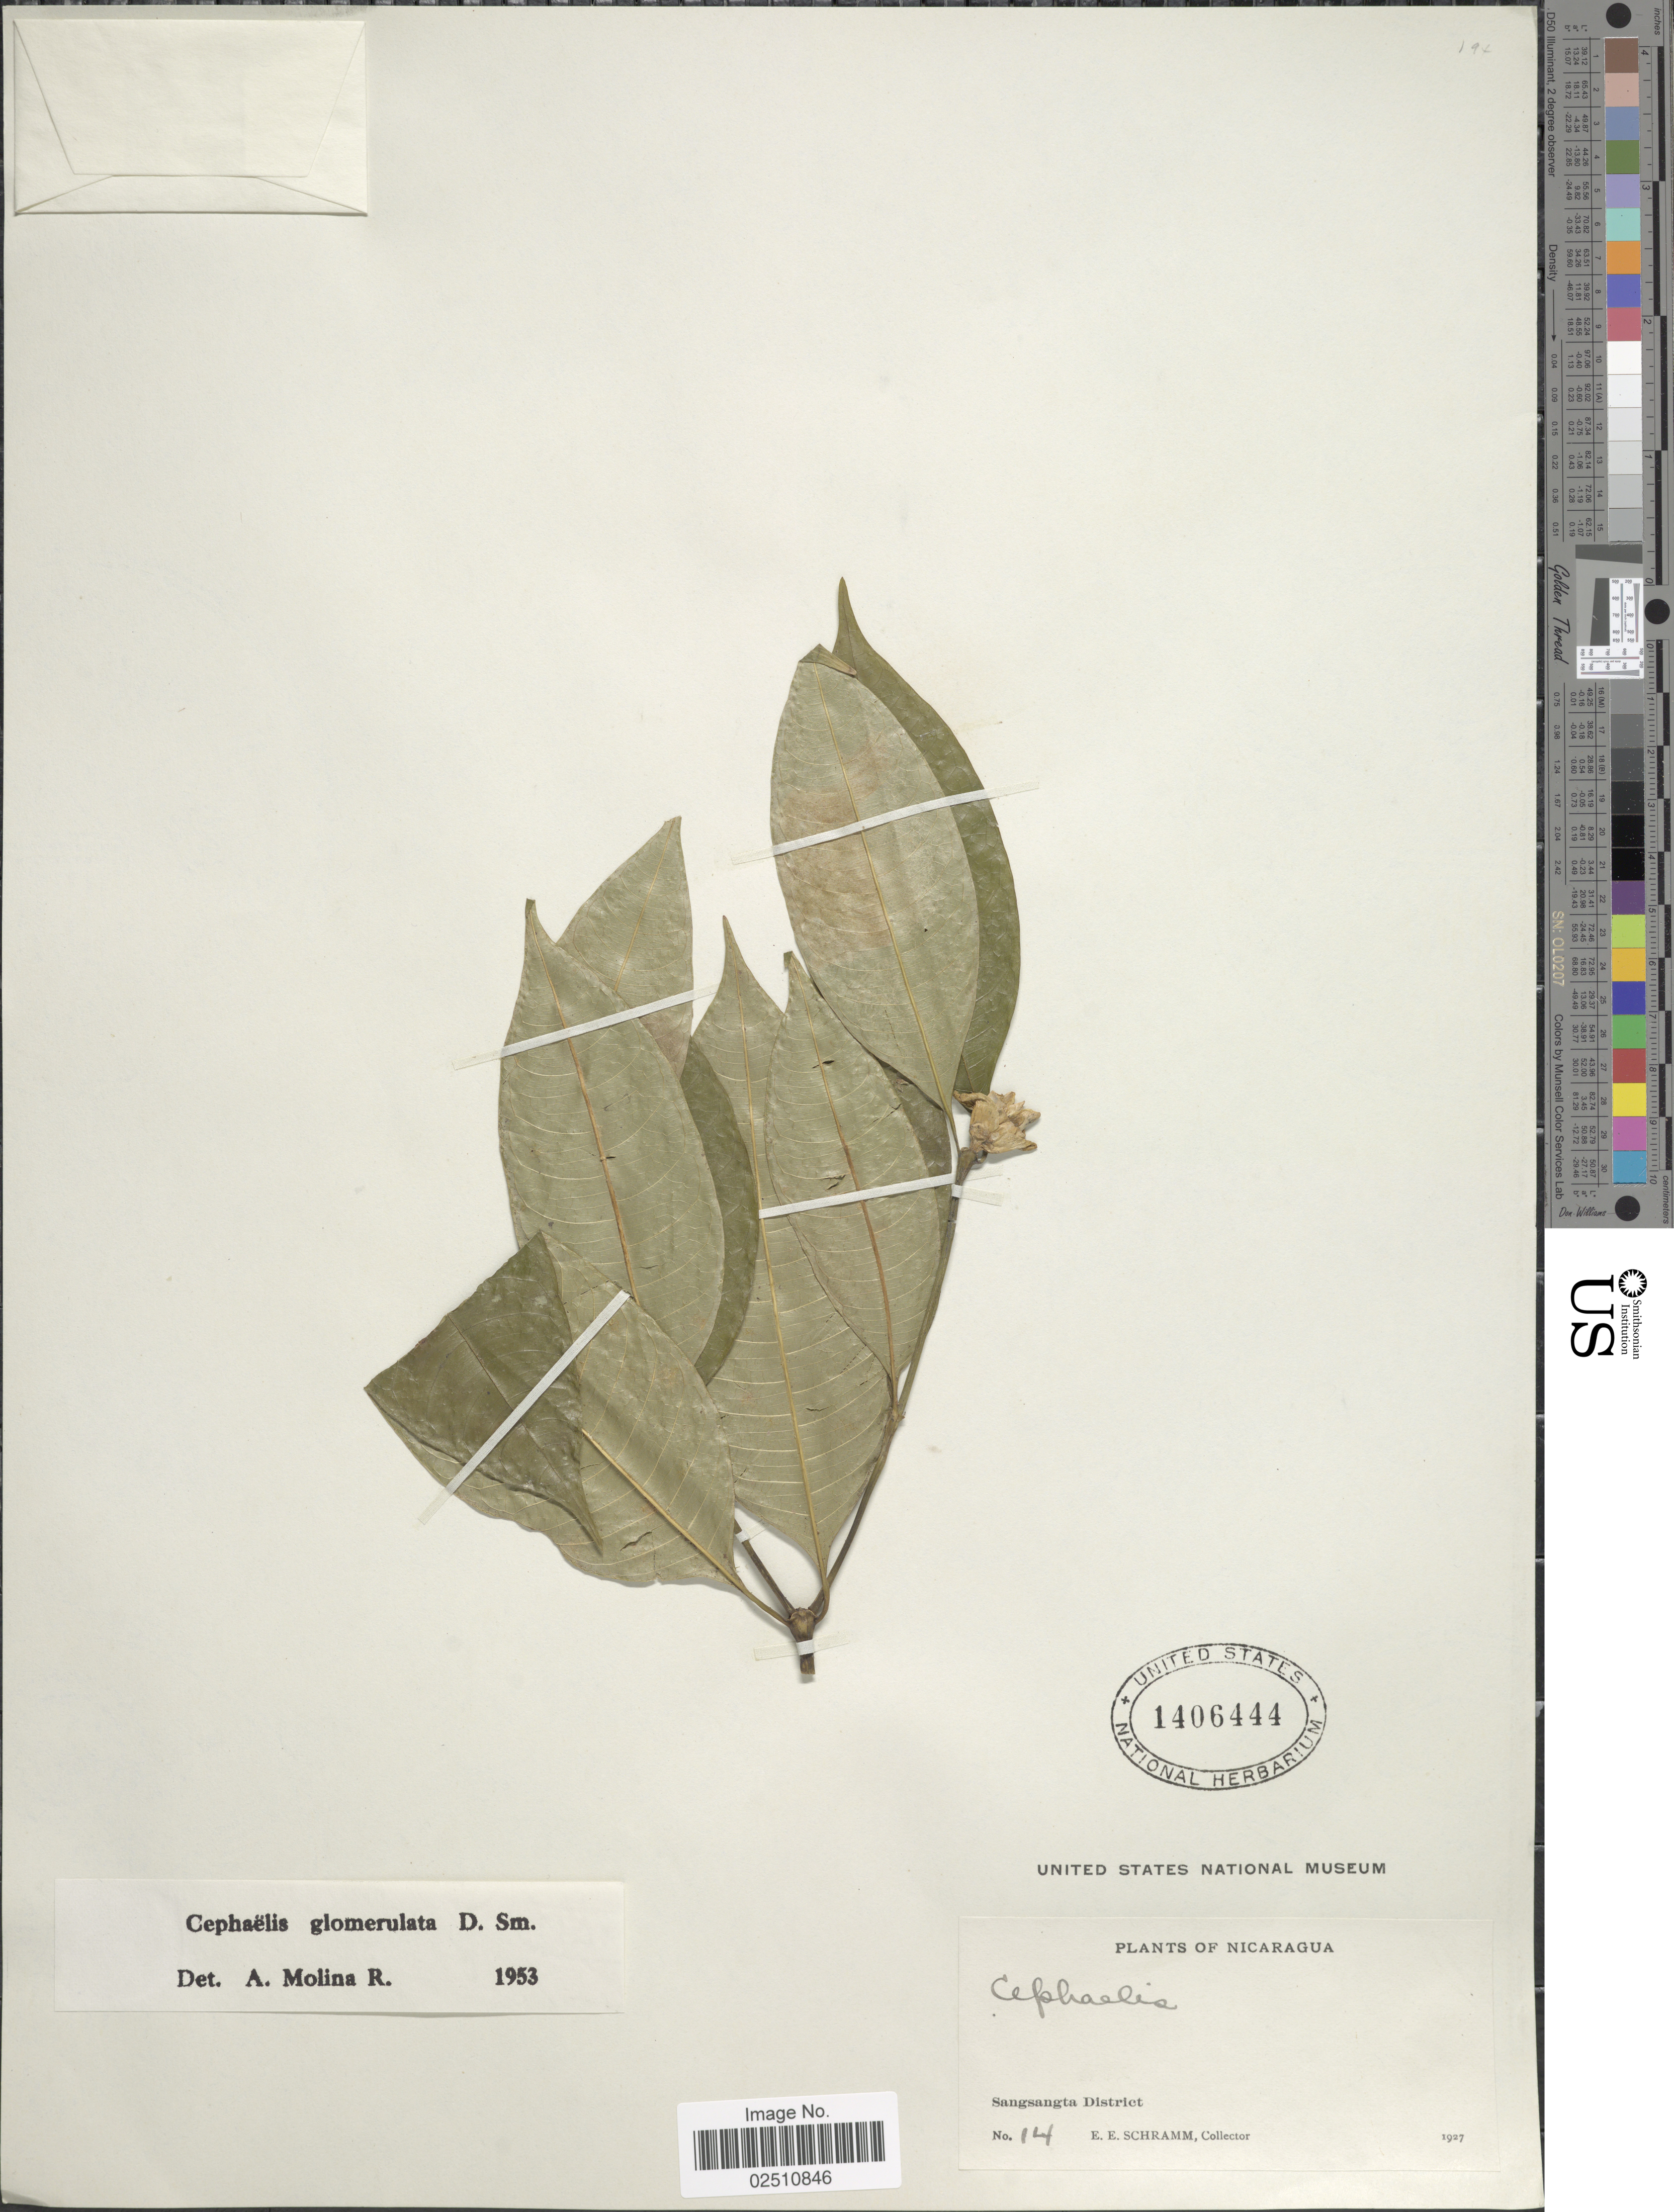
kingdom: Plantae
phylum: Tracheophyta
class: Magnoliopsida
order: Gentianales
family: Rubiaceae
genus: Psychotria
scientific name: Psychotria glomerulata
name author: (Donn. Sm.) Steyerm.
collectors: E. Schramm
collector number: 14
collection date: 1927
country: Nicaragua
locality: Sangsangta District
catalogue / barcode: US 1406444